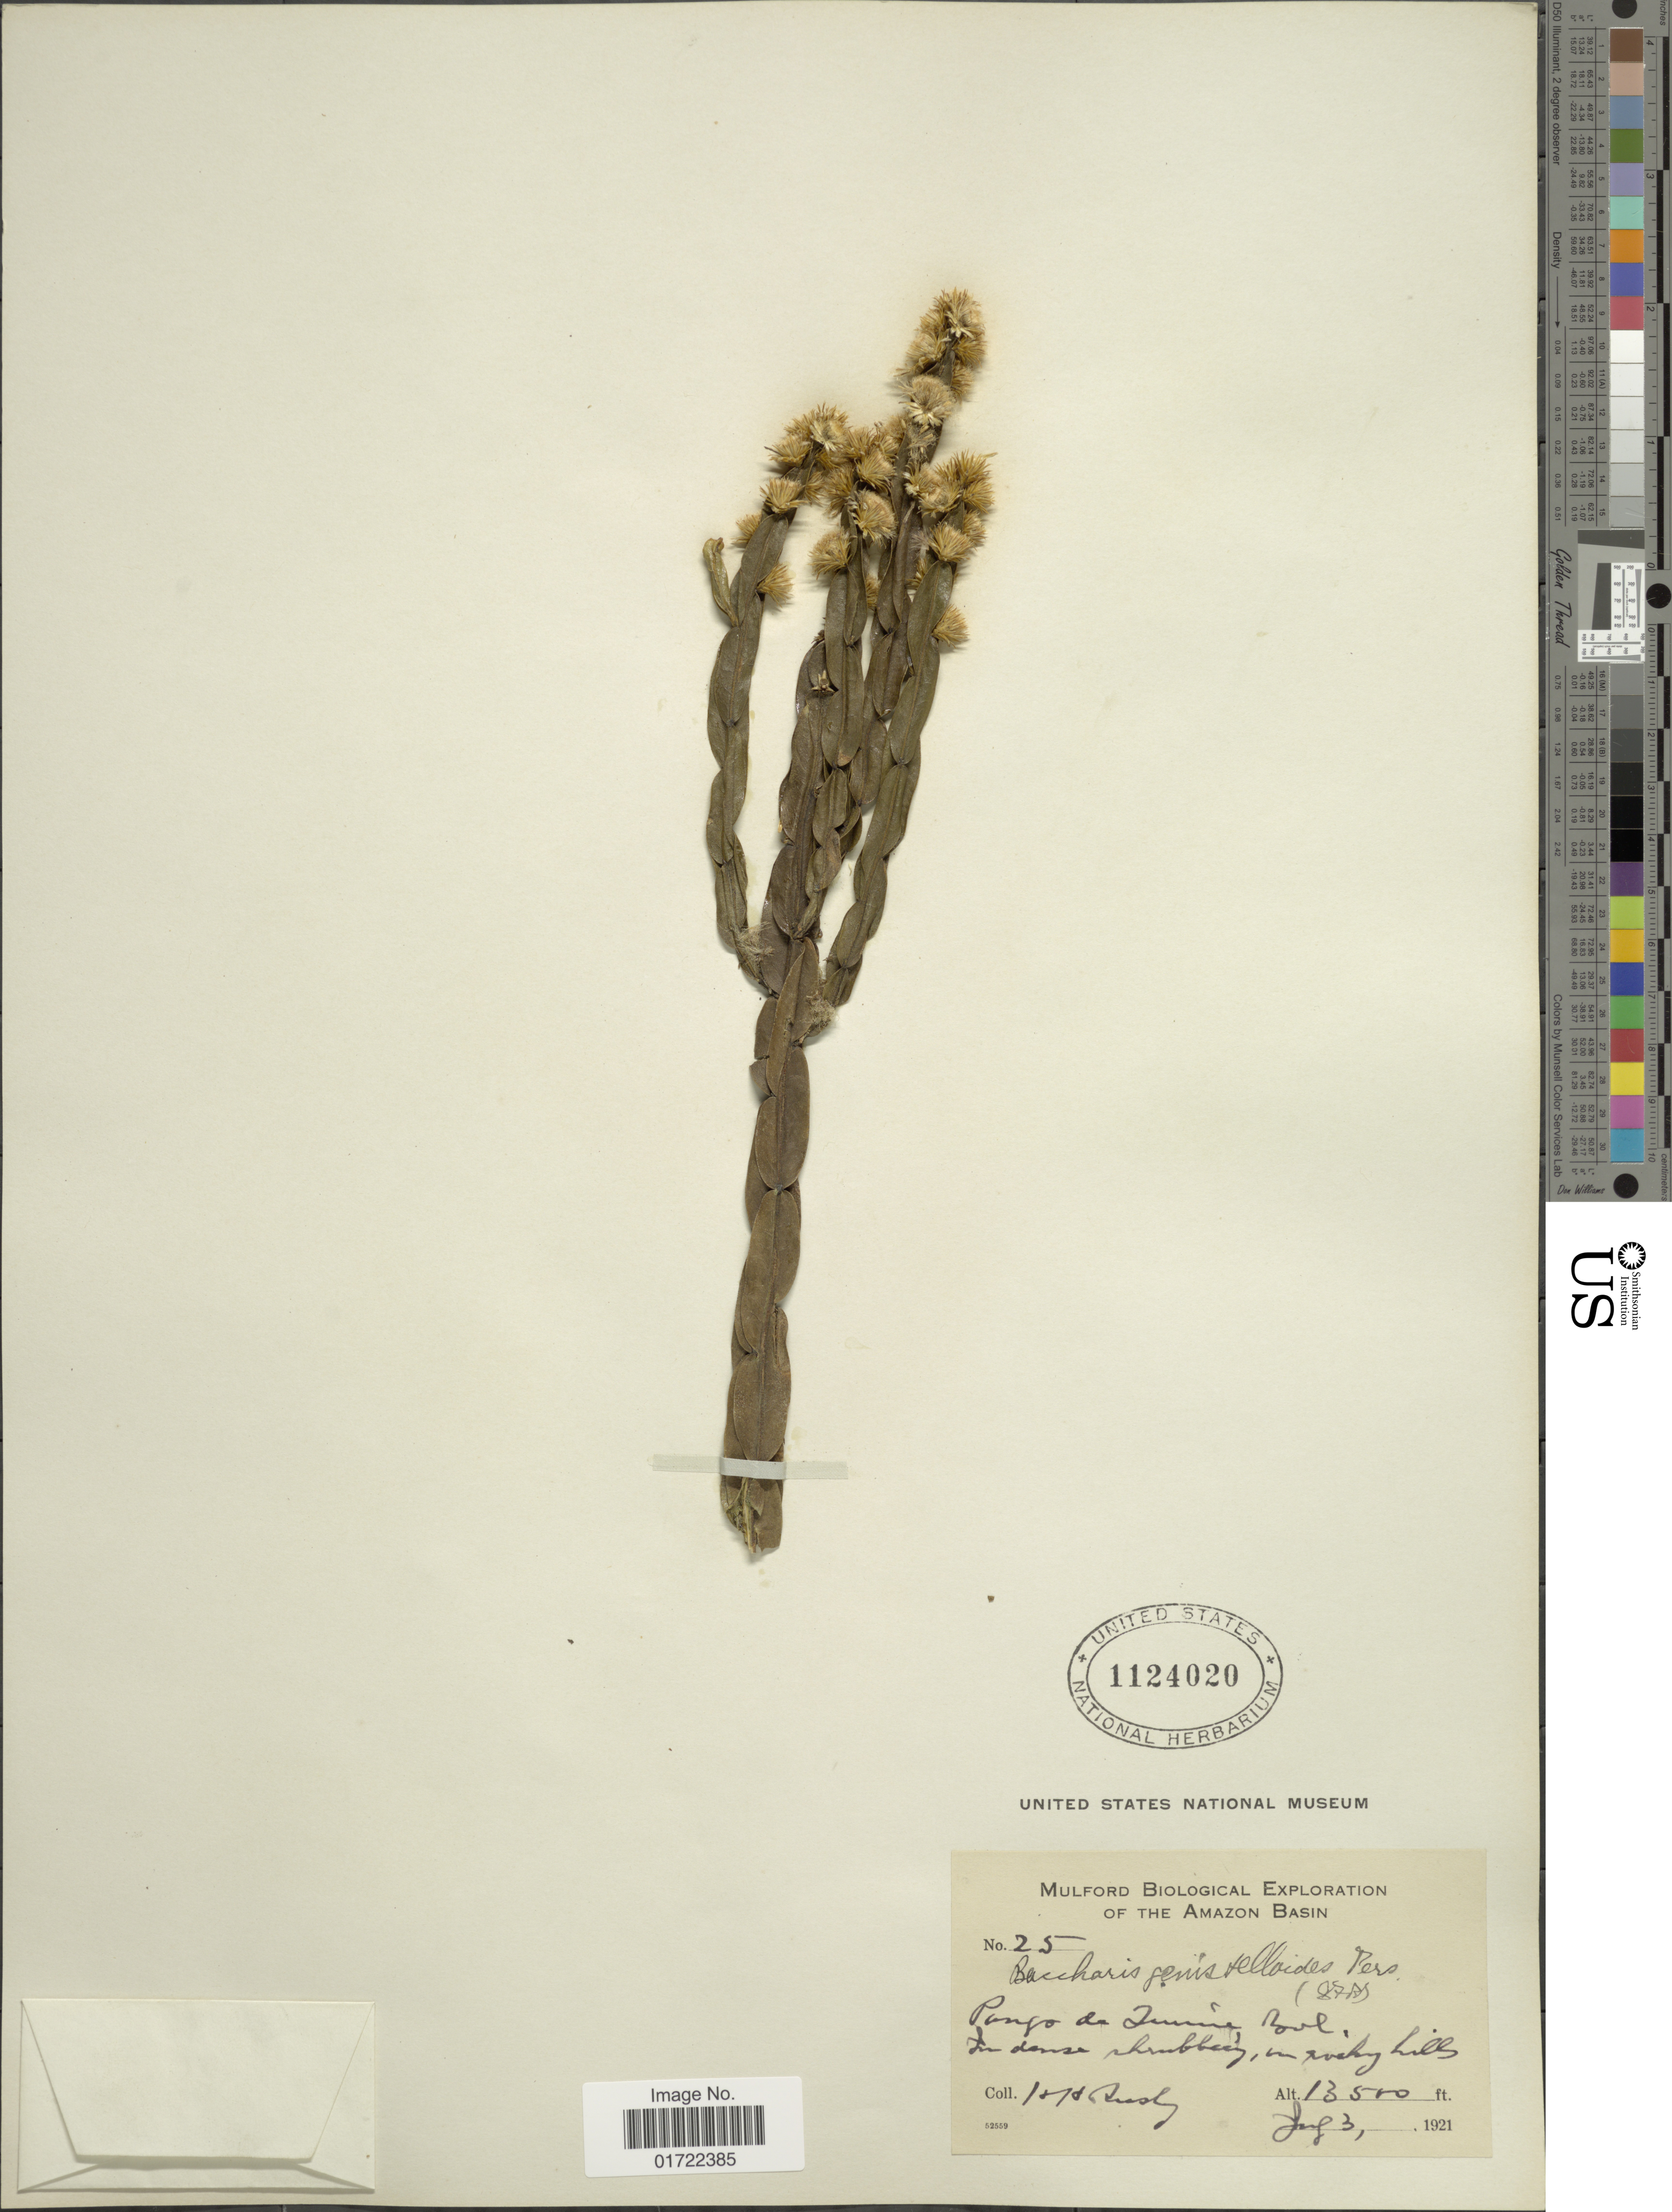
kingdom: Plantae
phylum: Tracheophyta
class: Magnoliopsida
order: Asterales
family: Asteraceae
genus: Baccharis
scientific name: Baccharis genistelloides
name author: (Lam.) Pers.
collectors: H. H. Rusby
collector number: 25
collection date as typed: July 3, 1921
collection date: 1921-07-03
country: Bolivia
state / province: La Paz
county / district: Inquisivi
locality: Pongo de Quime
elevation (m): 4115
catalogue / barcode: US 1124020